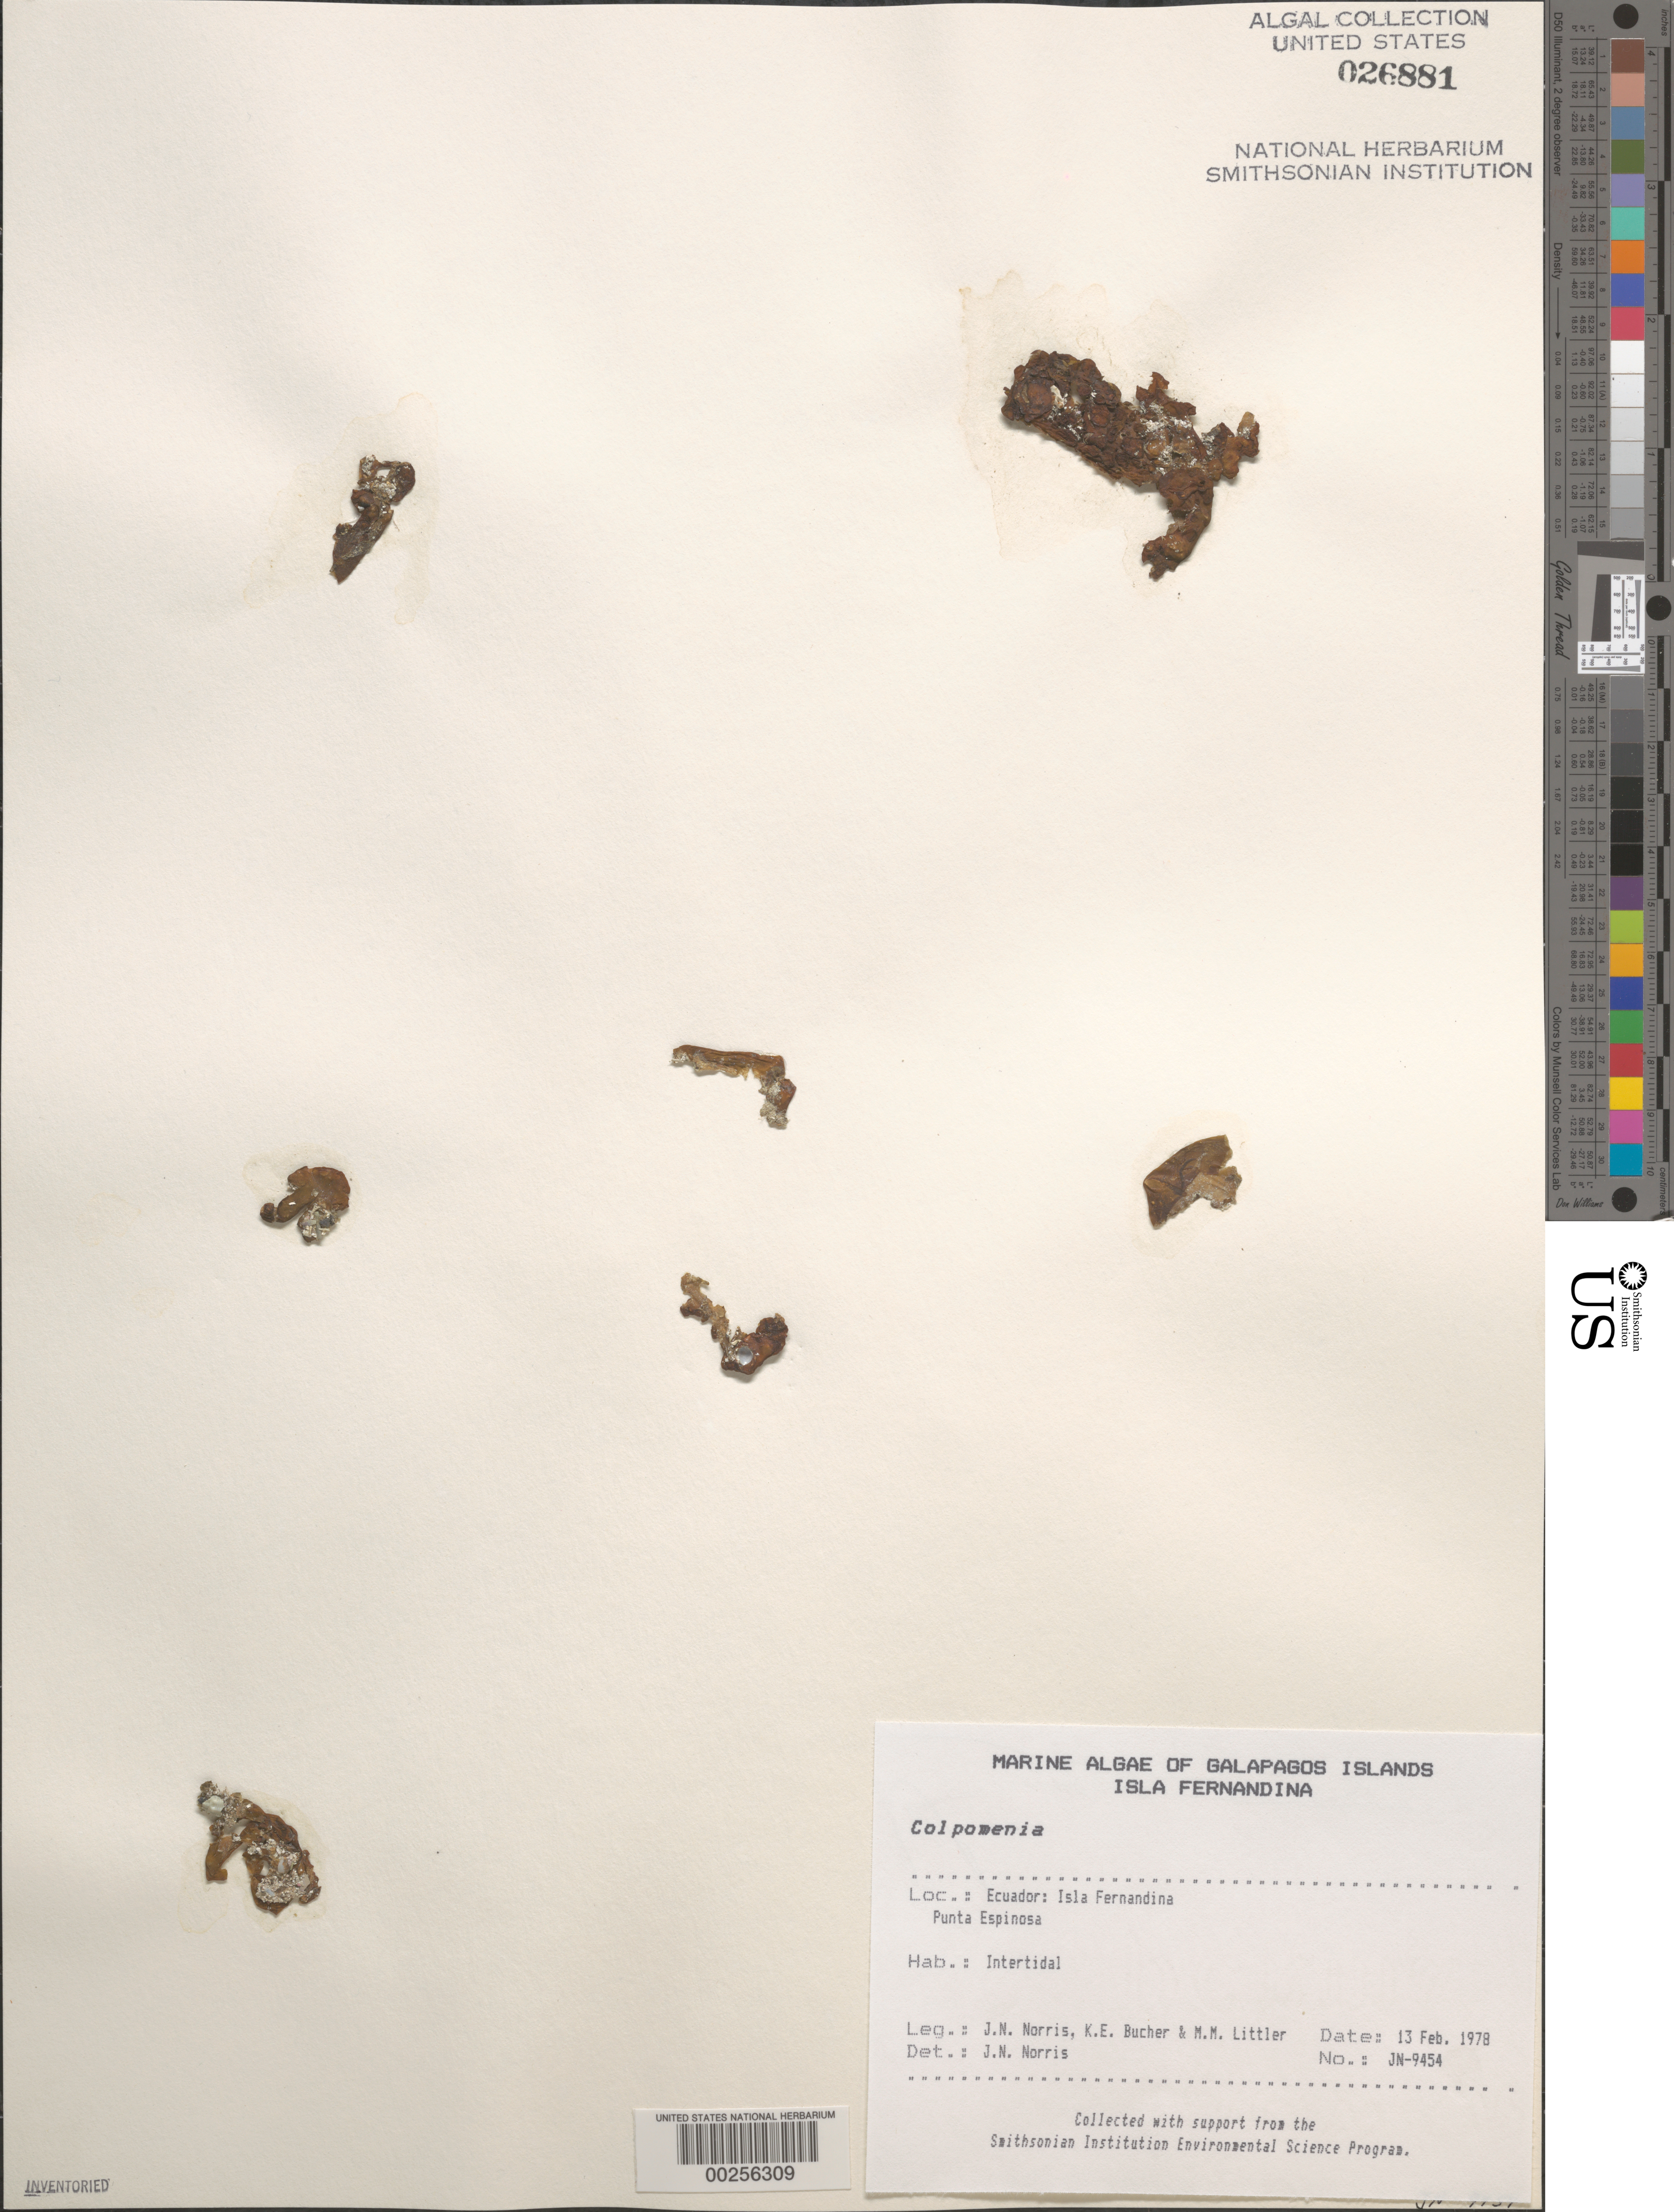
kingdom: Chromista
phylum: Ochrophyta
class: Phaeophyceae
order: Scytosiphonales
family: Scytosiphonaceae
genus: Colpomenia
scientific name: Colpomenia sp.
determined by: Norris, James N.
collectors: J. N. Norris, K. E. Bucher & M. M. Littler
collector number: JN-9454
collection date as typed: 13 Feb 1978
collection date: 1978-02-13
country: Ecuador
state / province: Colón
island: Fernandina [Narborough]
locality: Punta Espinosa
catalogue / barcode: US 26881